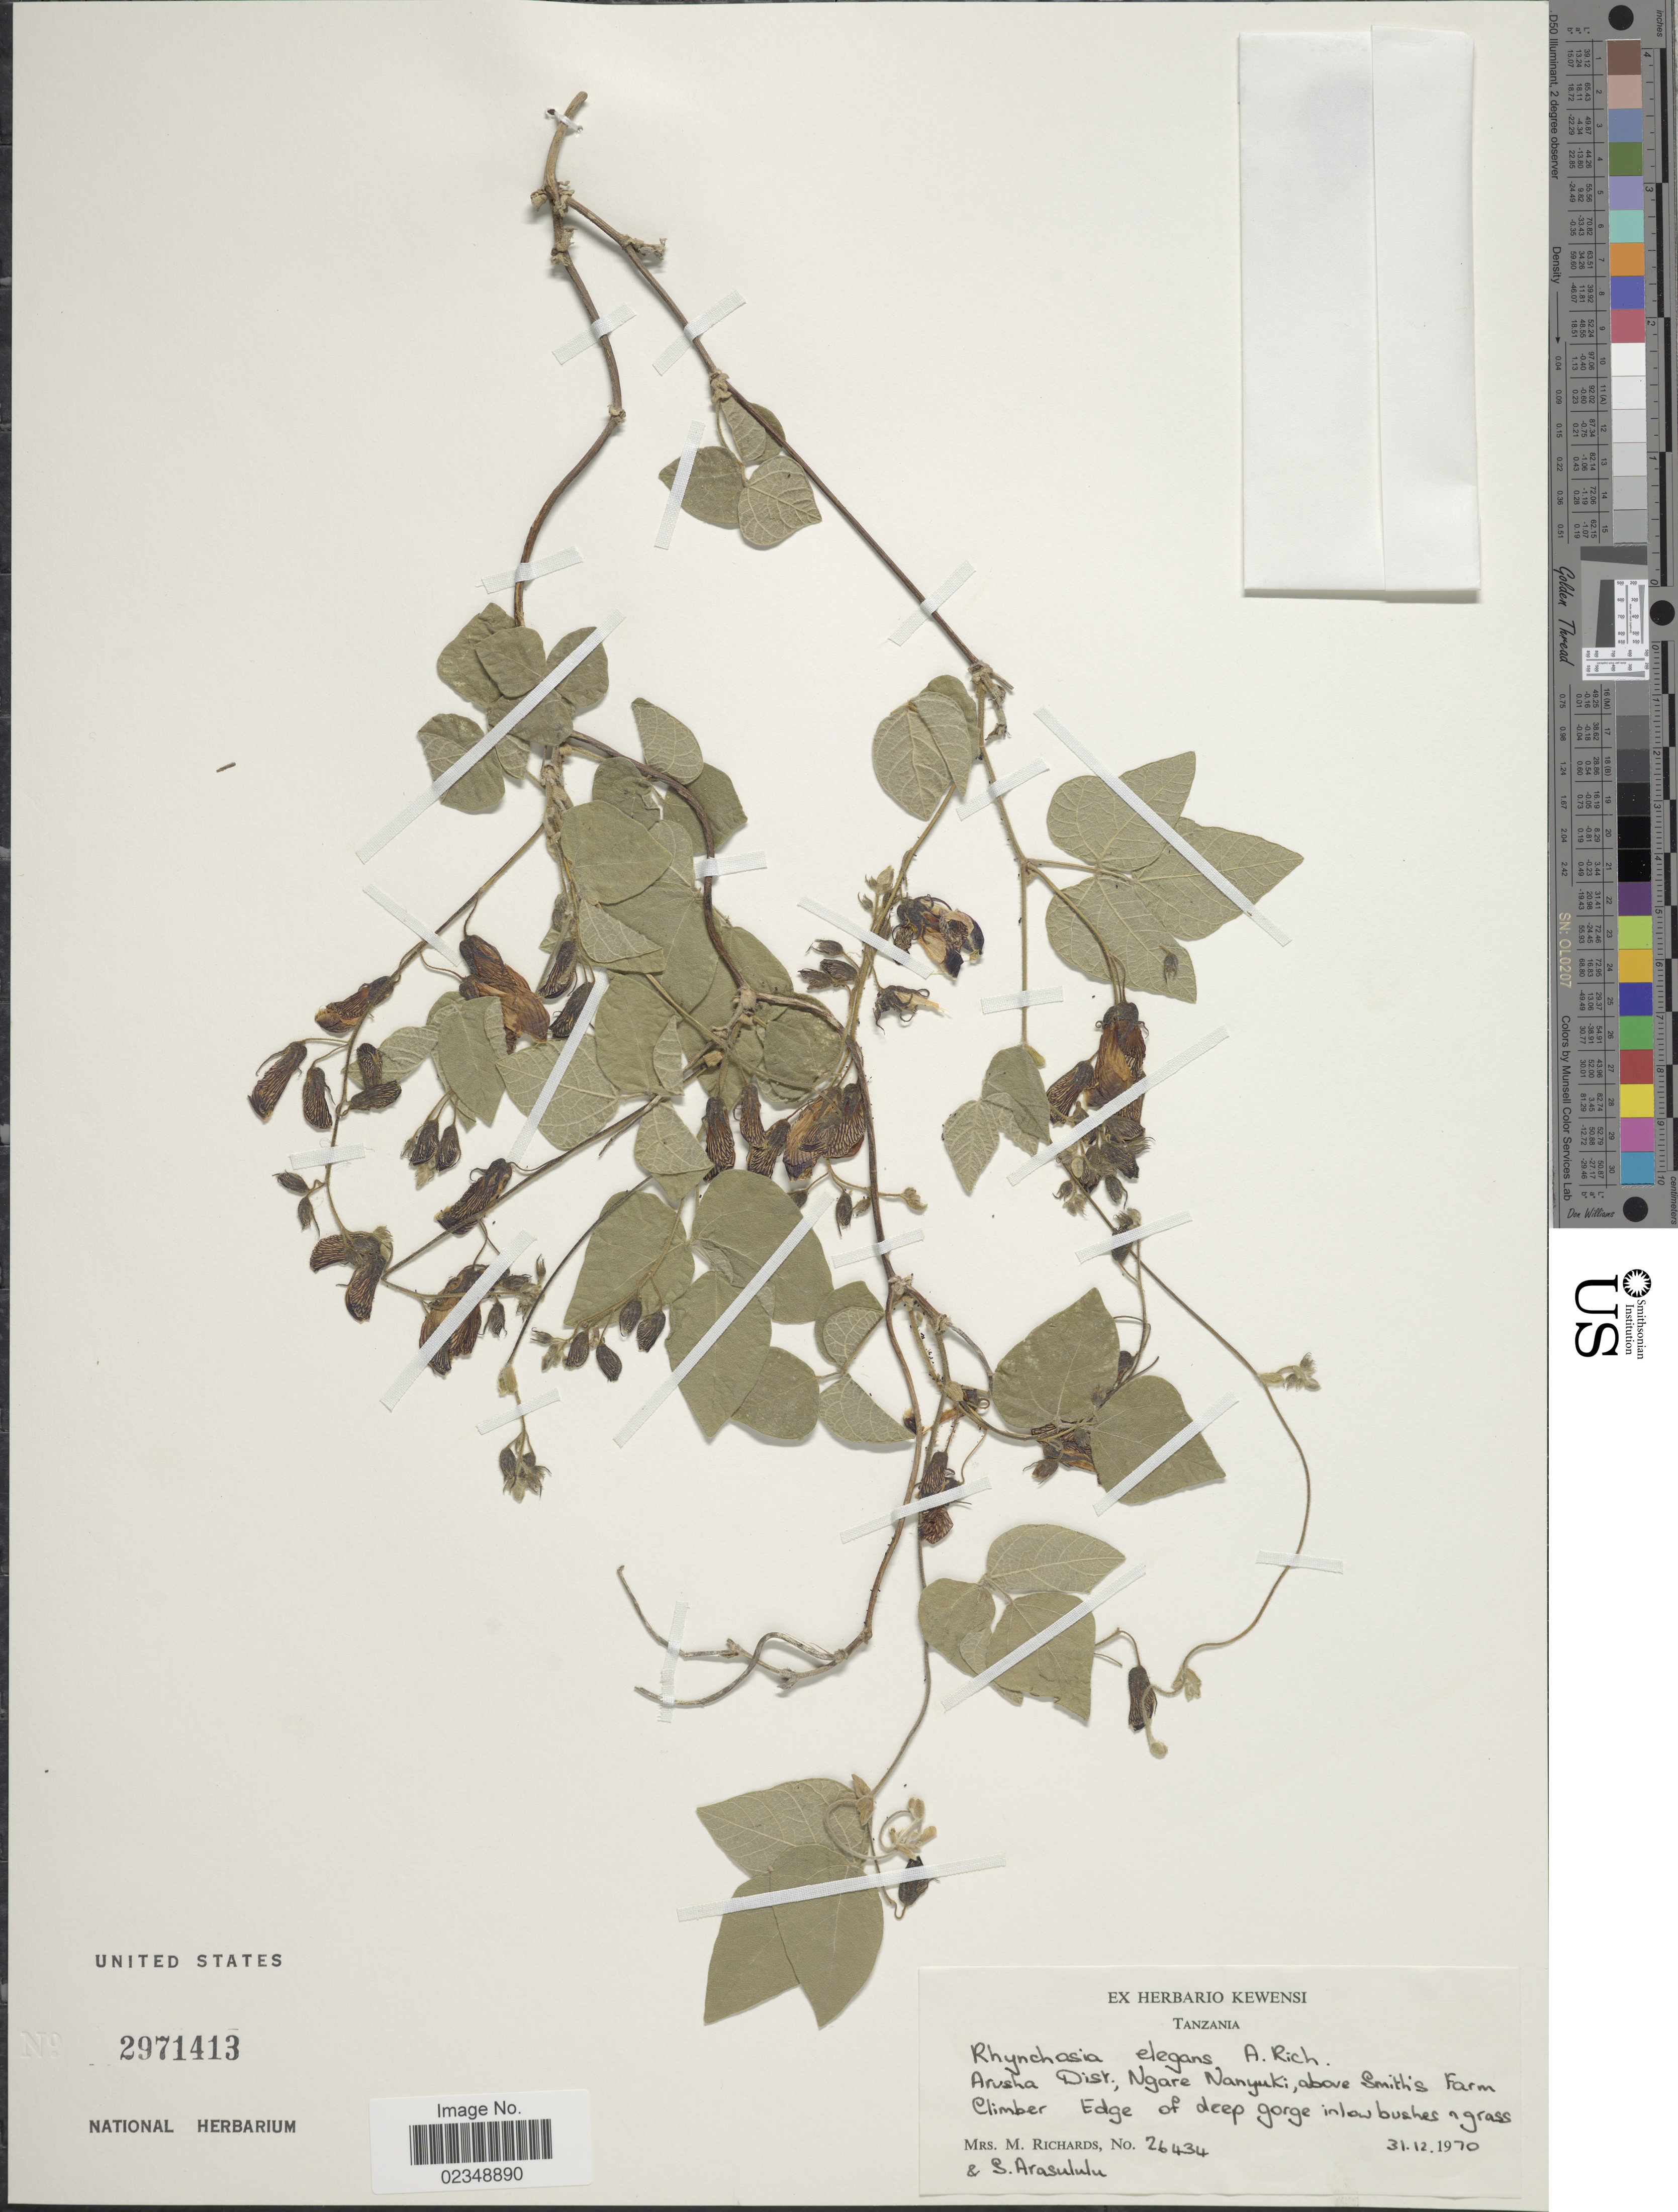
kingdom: Plantae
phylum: Tracheophyta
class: Magnoliopsida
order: Fabales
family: Fabaceae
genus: Rhynchosia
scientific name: Rhynchosia elegans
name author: A. Rich.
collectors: M. Richards & S. Arasululu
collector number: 26434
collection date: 1970-12-31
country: Tanzania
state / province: Arusha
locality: Arusha Dist.; Ngare Nanyuki; above Smith's Farm Climber Edge of deep gorge in low bushes a grass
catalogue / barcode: US 2971413